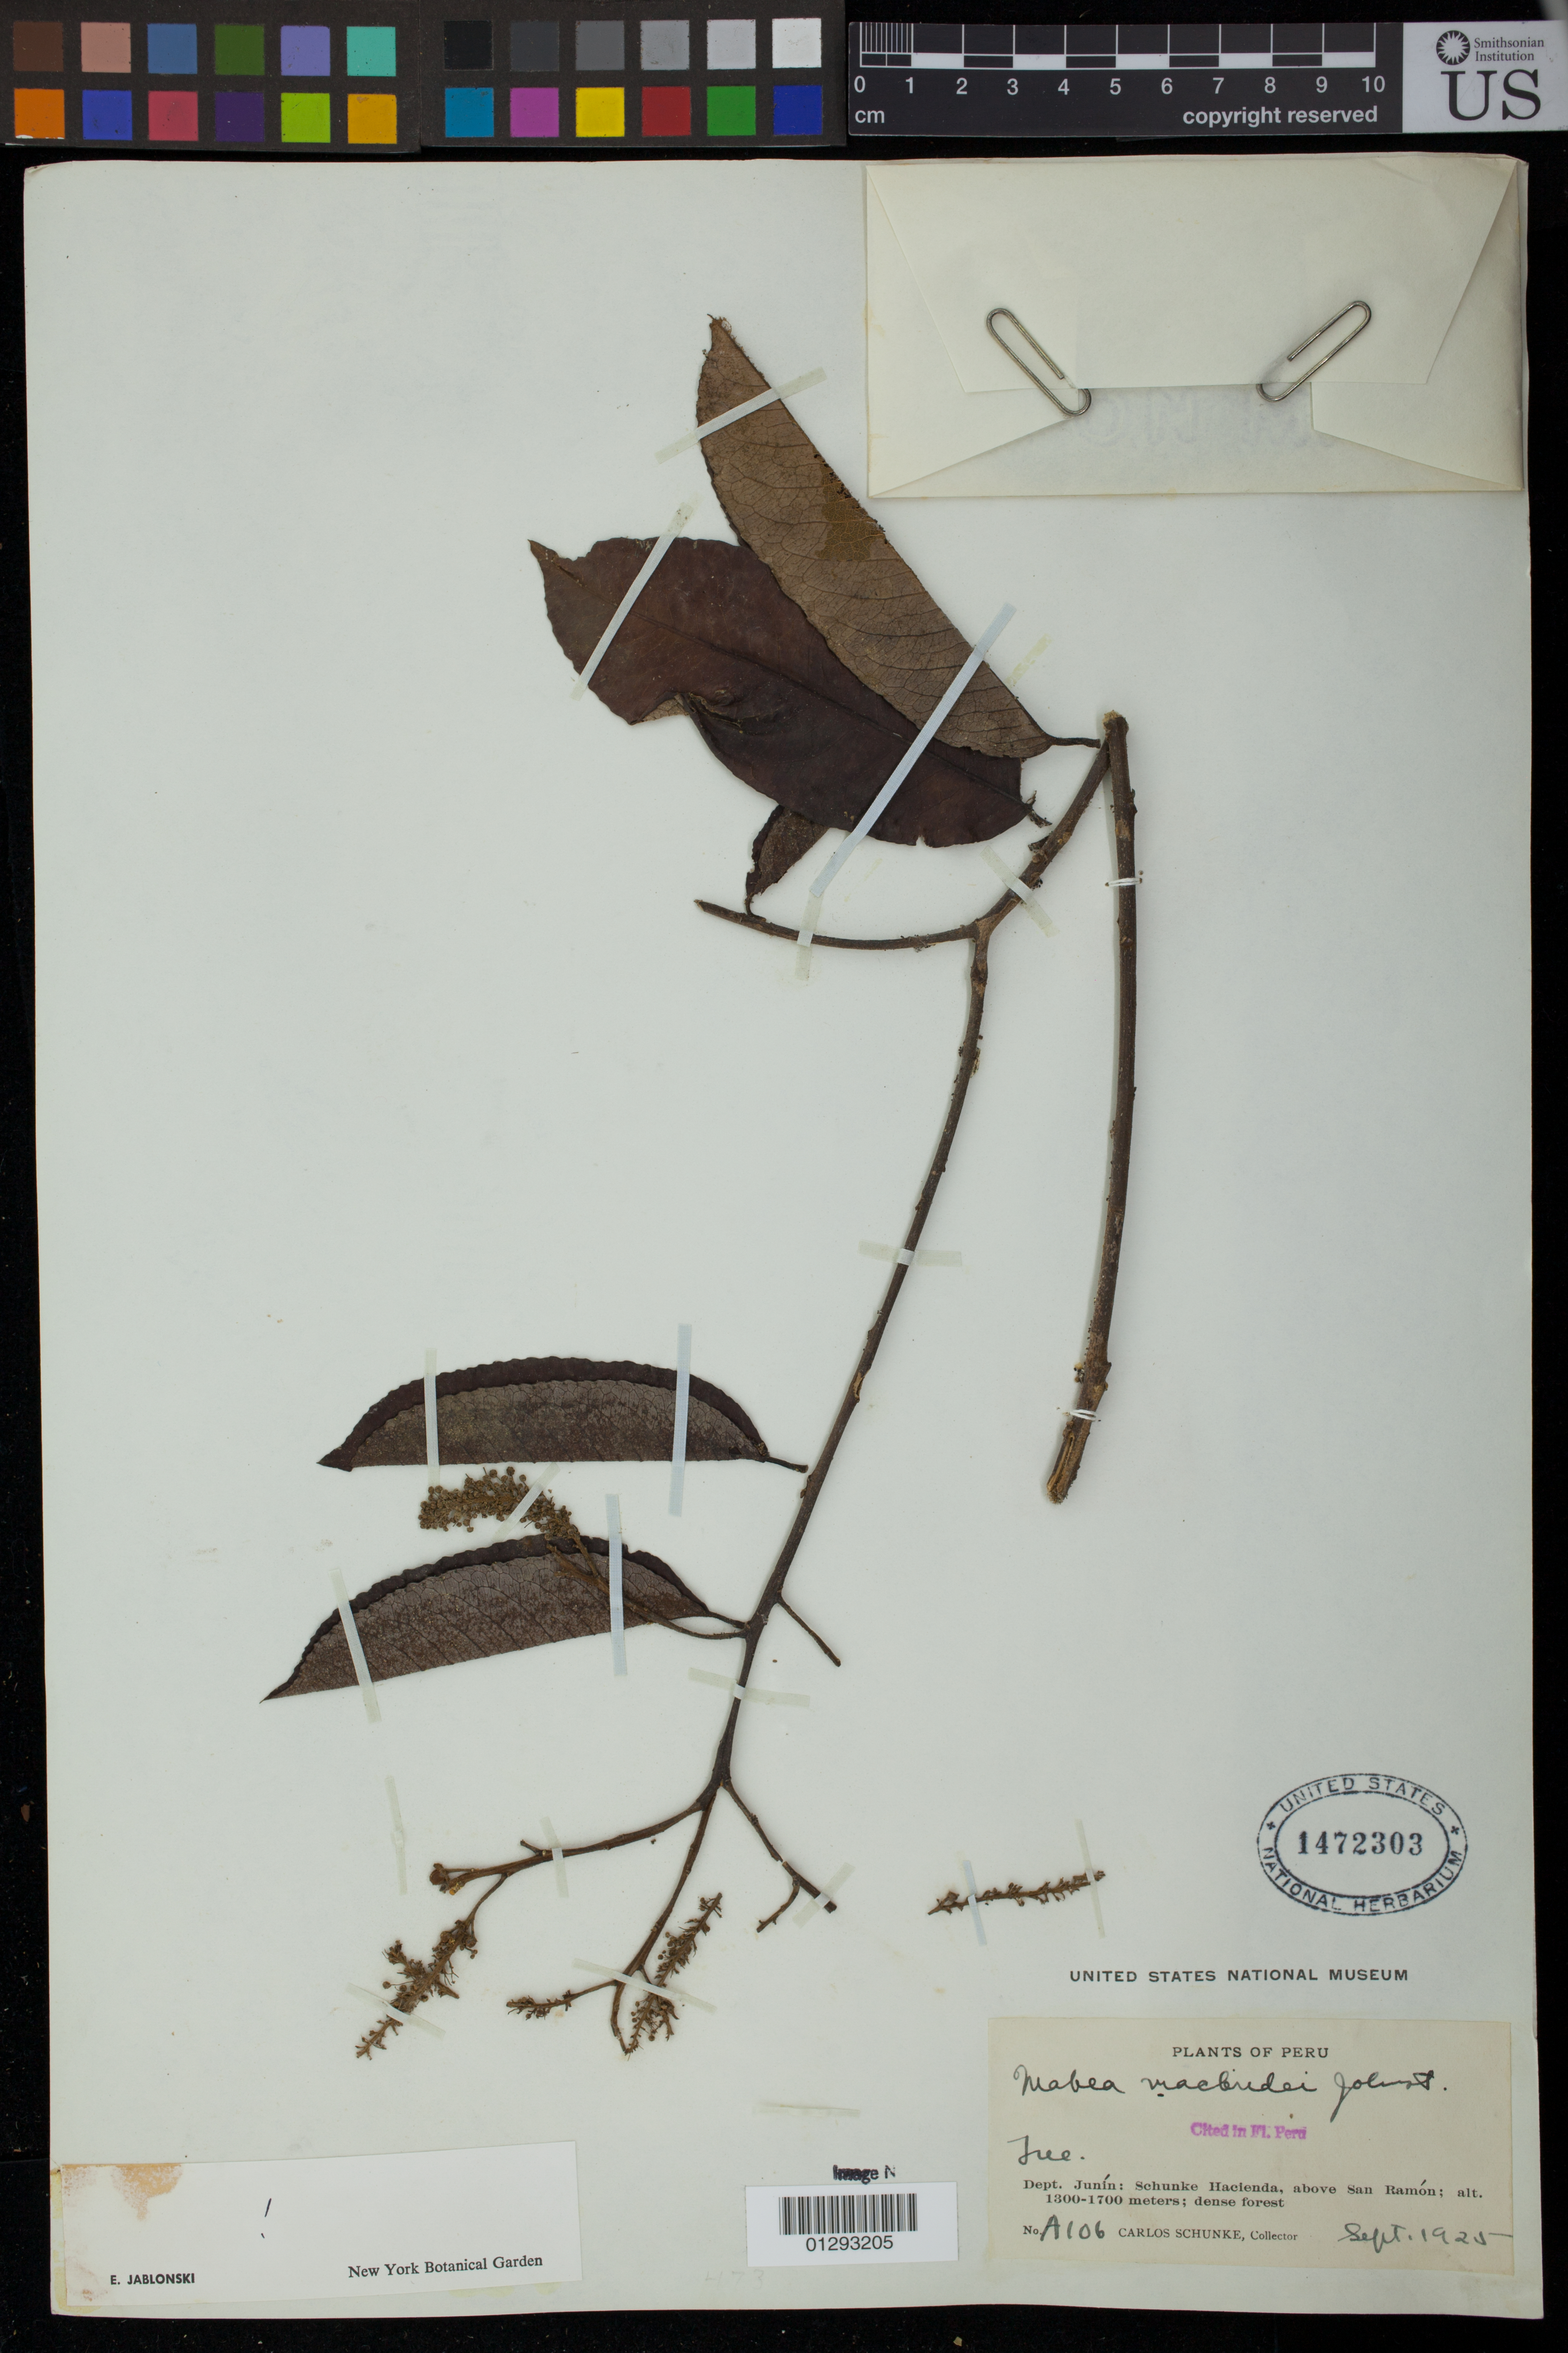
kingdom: Plantae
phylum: Tracheophyta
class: Magnoliopsida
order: Malpighiales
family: Euphorbiaceae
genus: Mabea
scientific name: Mabea macbridei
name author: I.M. Johnst.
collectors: C. Schunke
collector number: A106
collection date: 1925-09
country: Peru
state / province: Junín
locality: Schunke Hacienda above San Ramon, Huancayo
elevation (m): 1300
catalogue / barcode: US 1472303